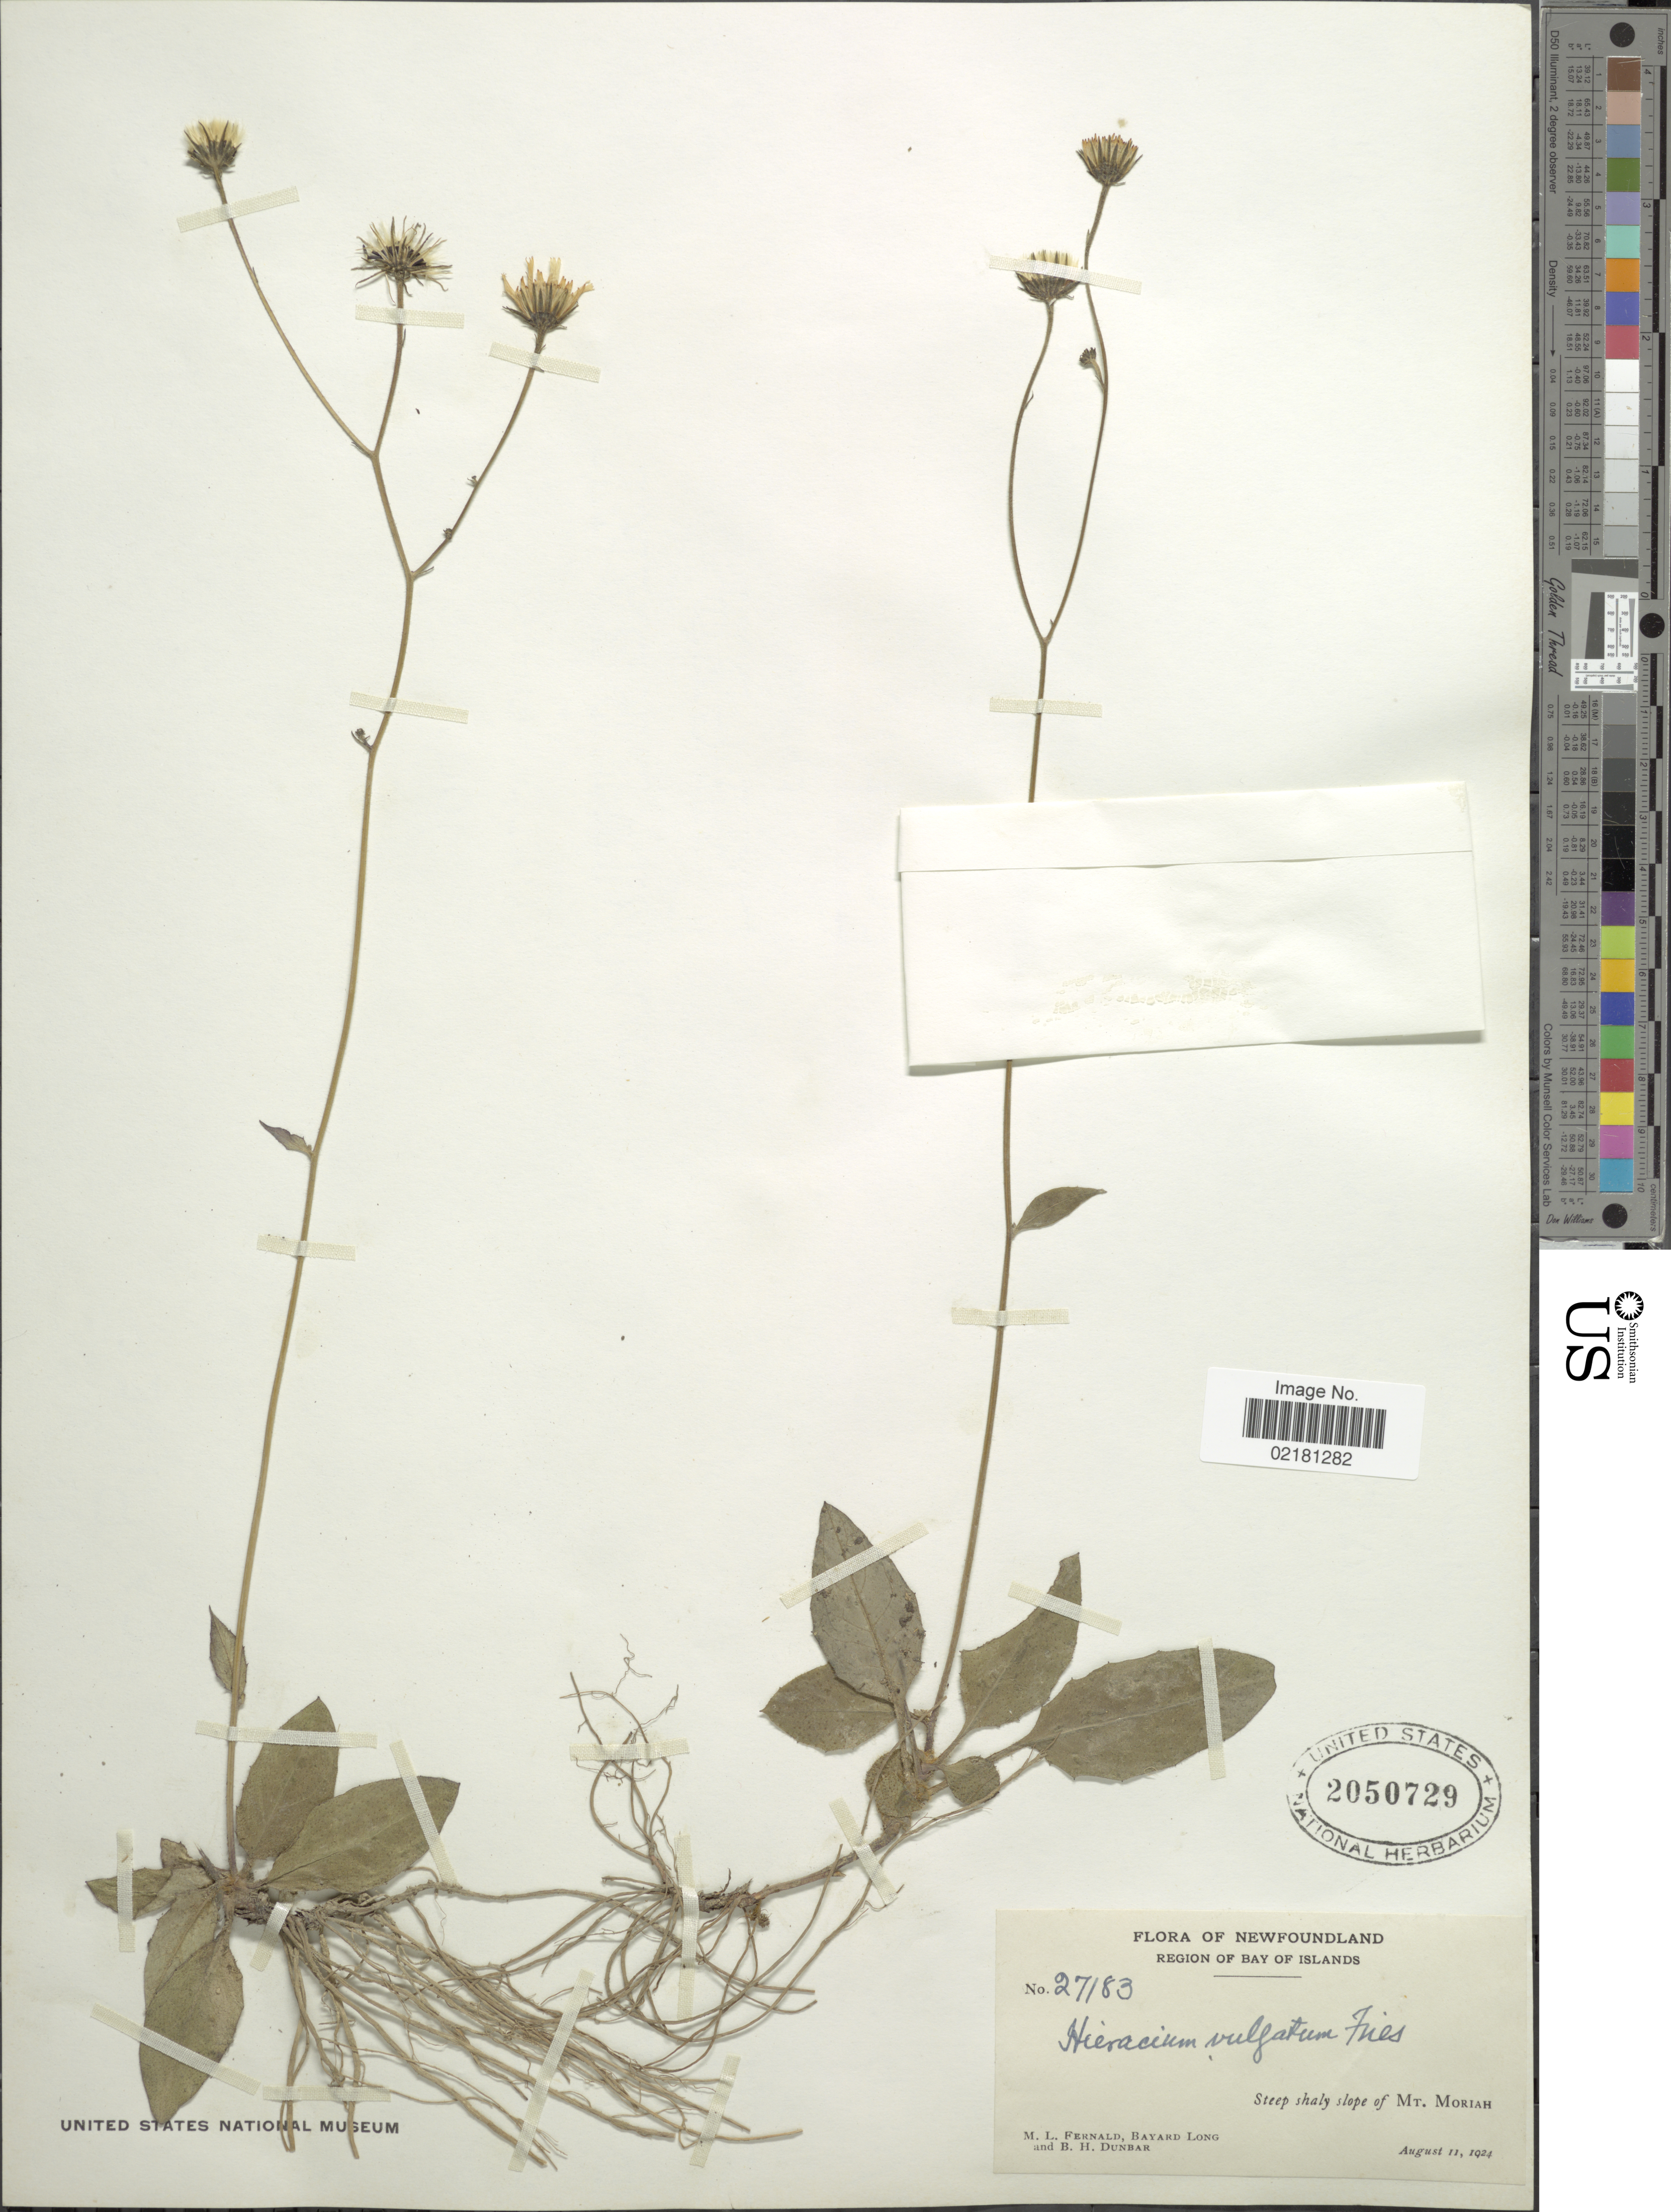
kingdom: Plantae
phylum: Tracheophyta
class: Magnoliopsida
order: Asterales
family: Asteraceae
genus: Hieracium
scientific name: Hieracium lachenalii subsp. cruenifolium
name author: (Dahlst. & Lübeck) Zahn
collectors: M. L. Fernald, B. Long & B. Dunbar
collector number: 27183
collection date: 1924-08-11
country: Canada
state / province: Newfoundland and Labrador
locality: Region of Bay of Islands, steep shaly slope of Mt. Moriah.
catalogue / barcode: US 2050729